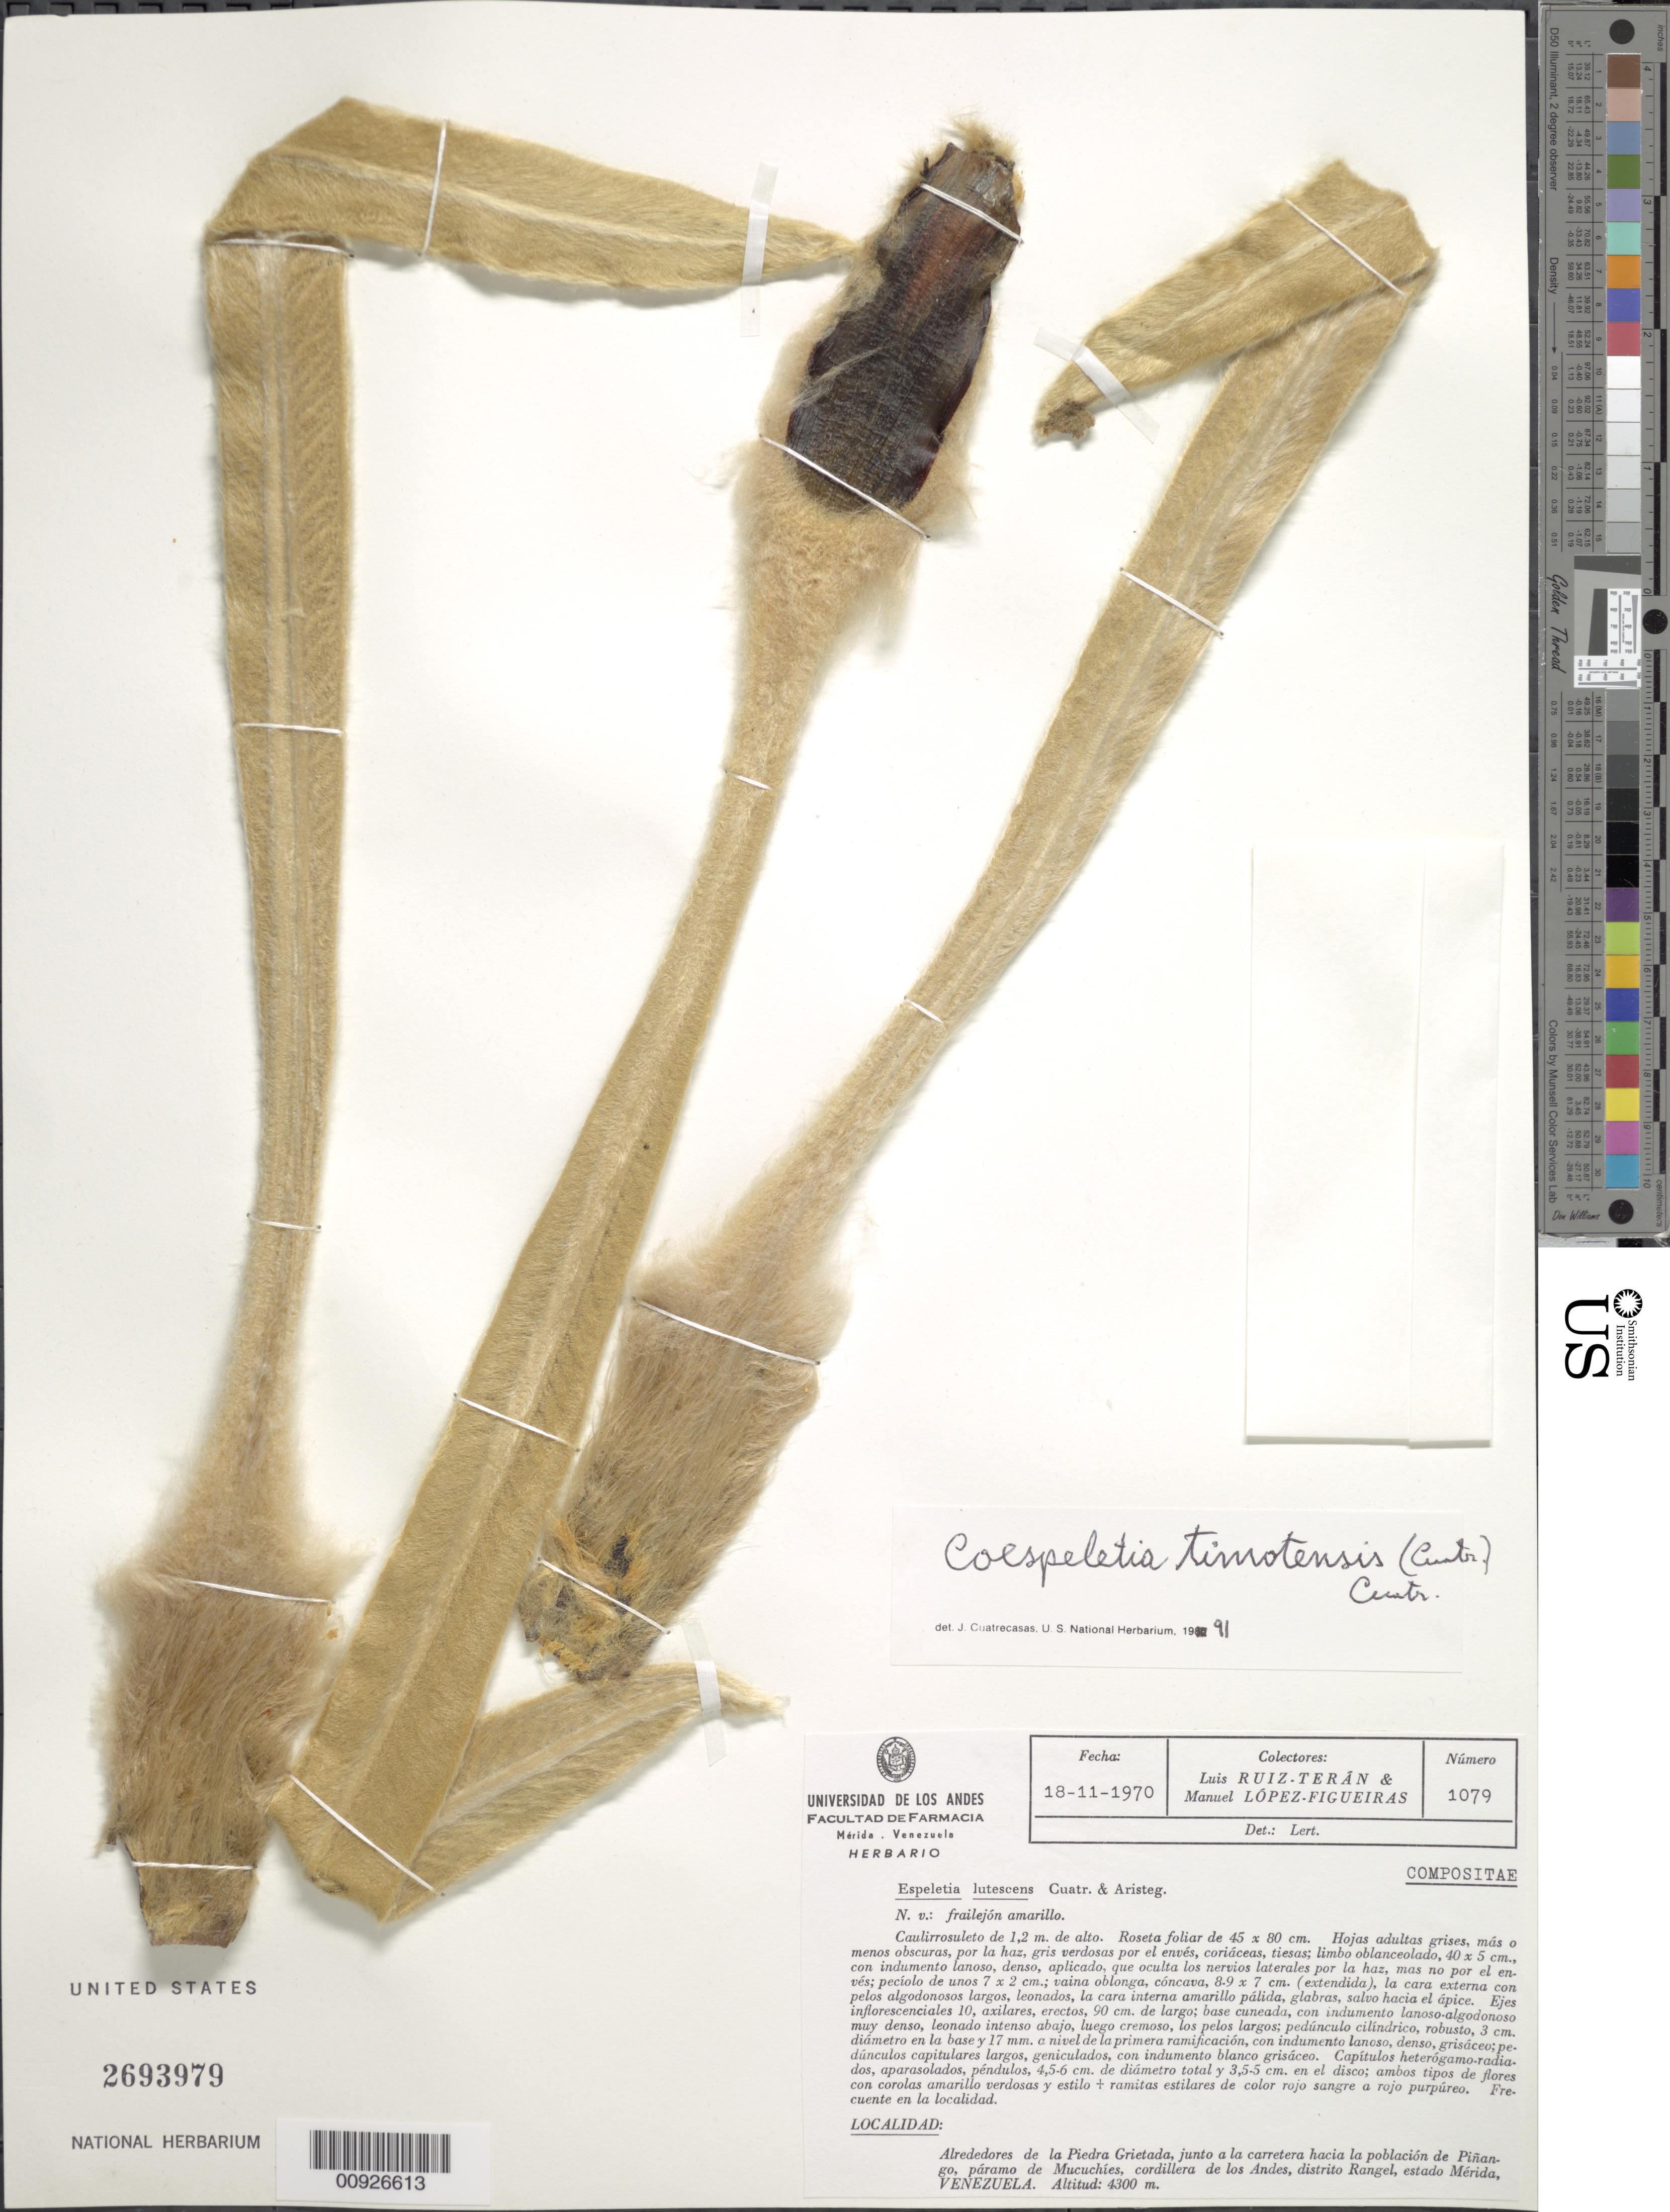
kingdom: Plantae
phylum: Tracheophyta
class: Magnoliopsida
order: Asterales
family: Asteraceae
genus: Coespeletia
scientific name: Coespeletia timotensis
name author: (Cuatrec.) Cuatrec.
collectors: L. E. Ruíz-Terán & M. López Figueiras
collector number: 1079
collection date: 1970-11-18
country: Venezuela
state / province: Mérida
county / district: Rangel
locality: P. de Mucuchíes. Alrededor de la Piedra Grietada, junto a la carretera hacia la población de Piñango.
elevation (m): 4300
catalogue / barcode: US 2693979